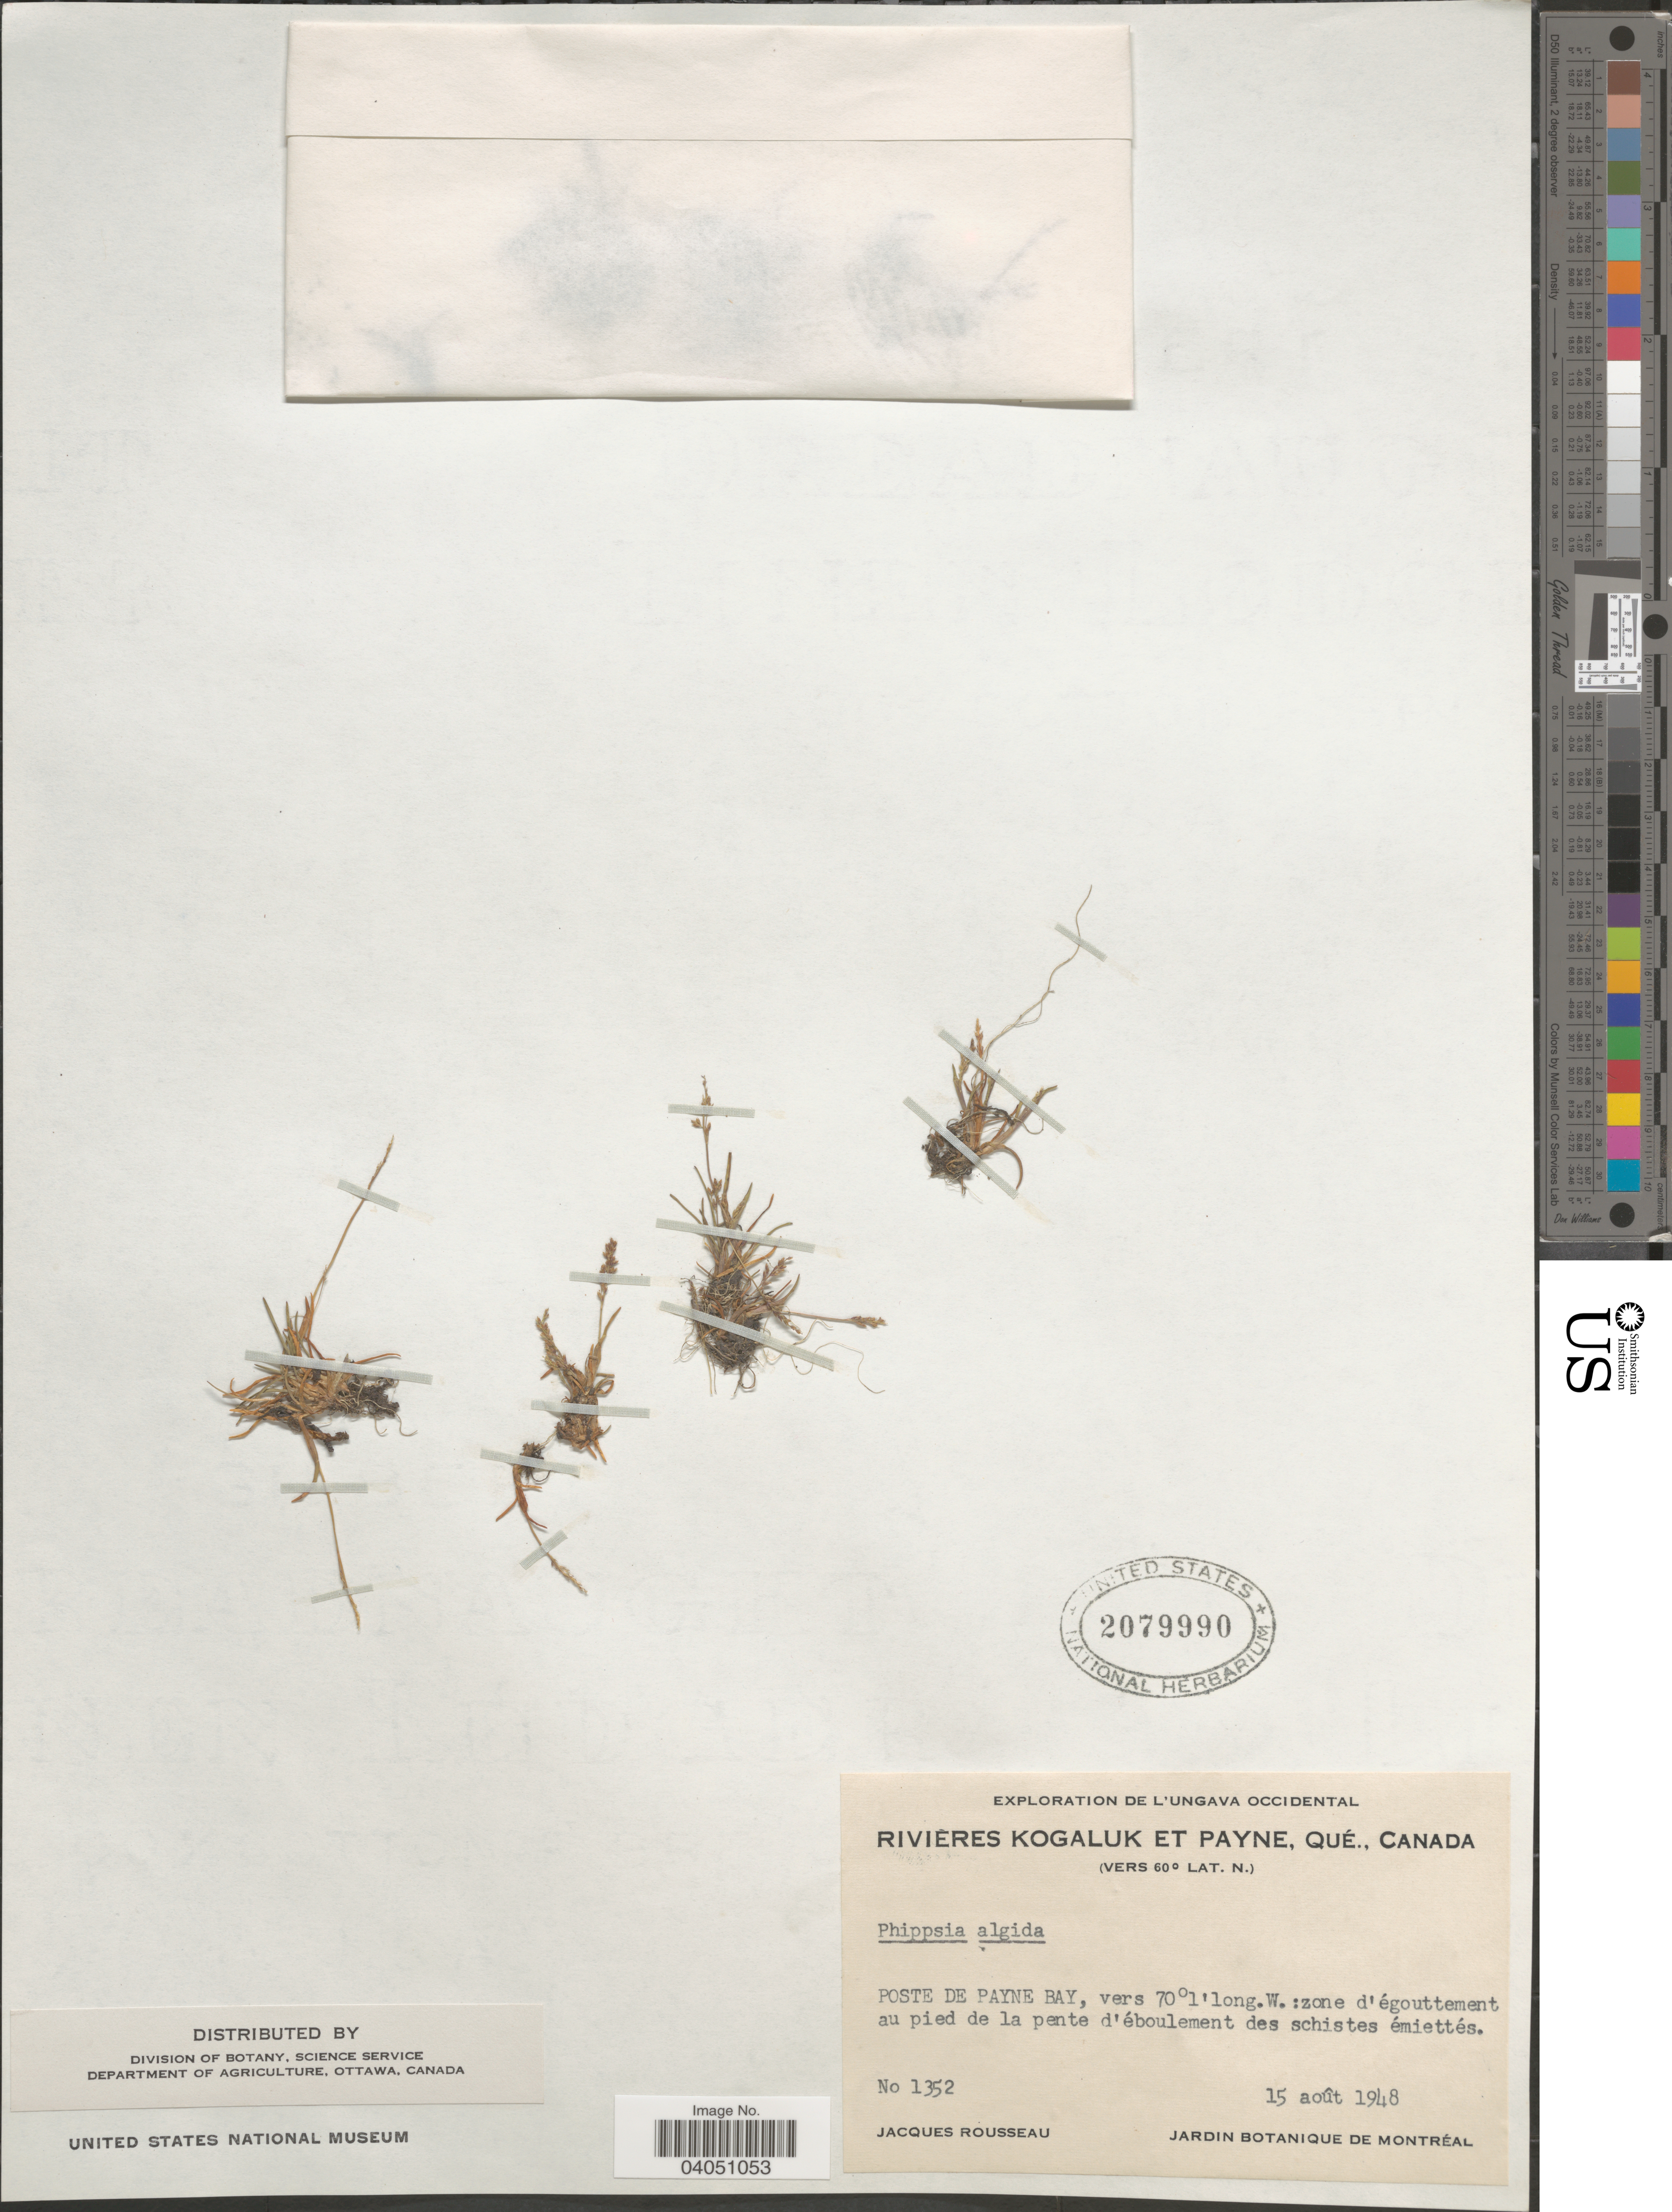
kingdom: Plantae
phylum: Tracheophyta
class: Liliopsida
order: Poales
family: Poaceae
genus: Phippsia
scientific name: Phippsia algida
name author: (Sol.) R. Br.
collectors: J. Rousseau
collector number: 1352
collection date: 1948-08-15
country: Canada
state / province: Quebec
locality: Rivières Kogaluk Et Payne. Poste De Payne Bay: zone d'égouttement au pied de la pente d'éboulement des schistes émiettés.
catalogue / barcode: US 2079990